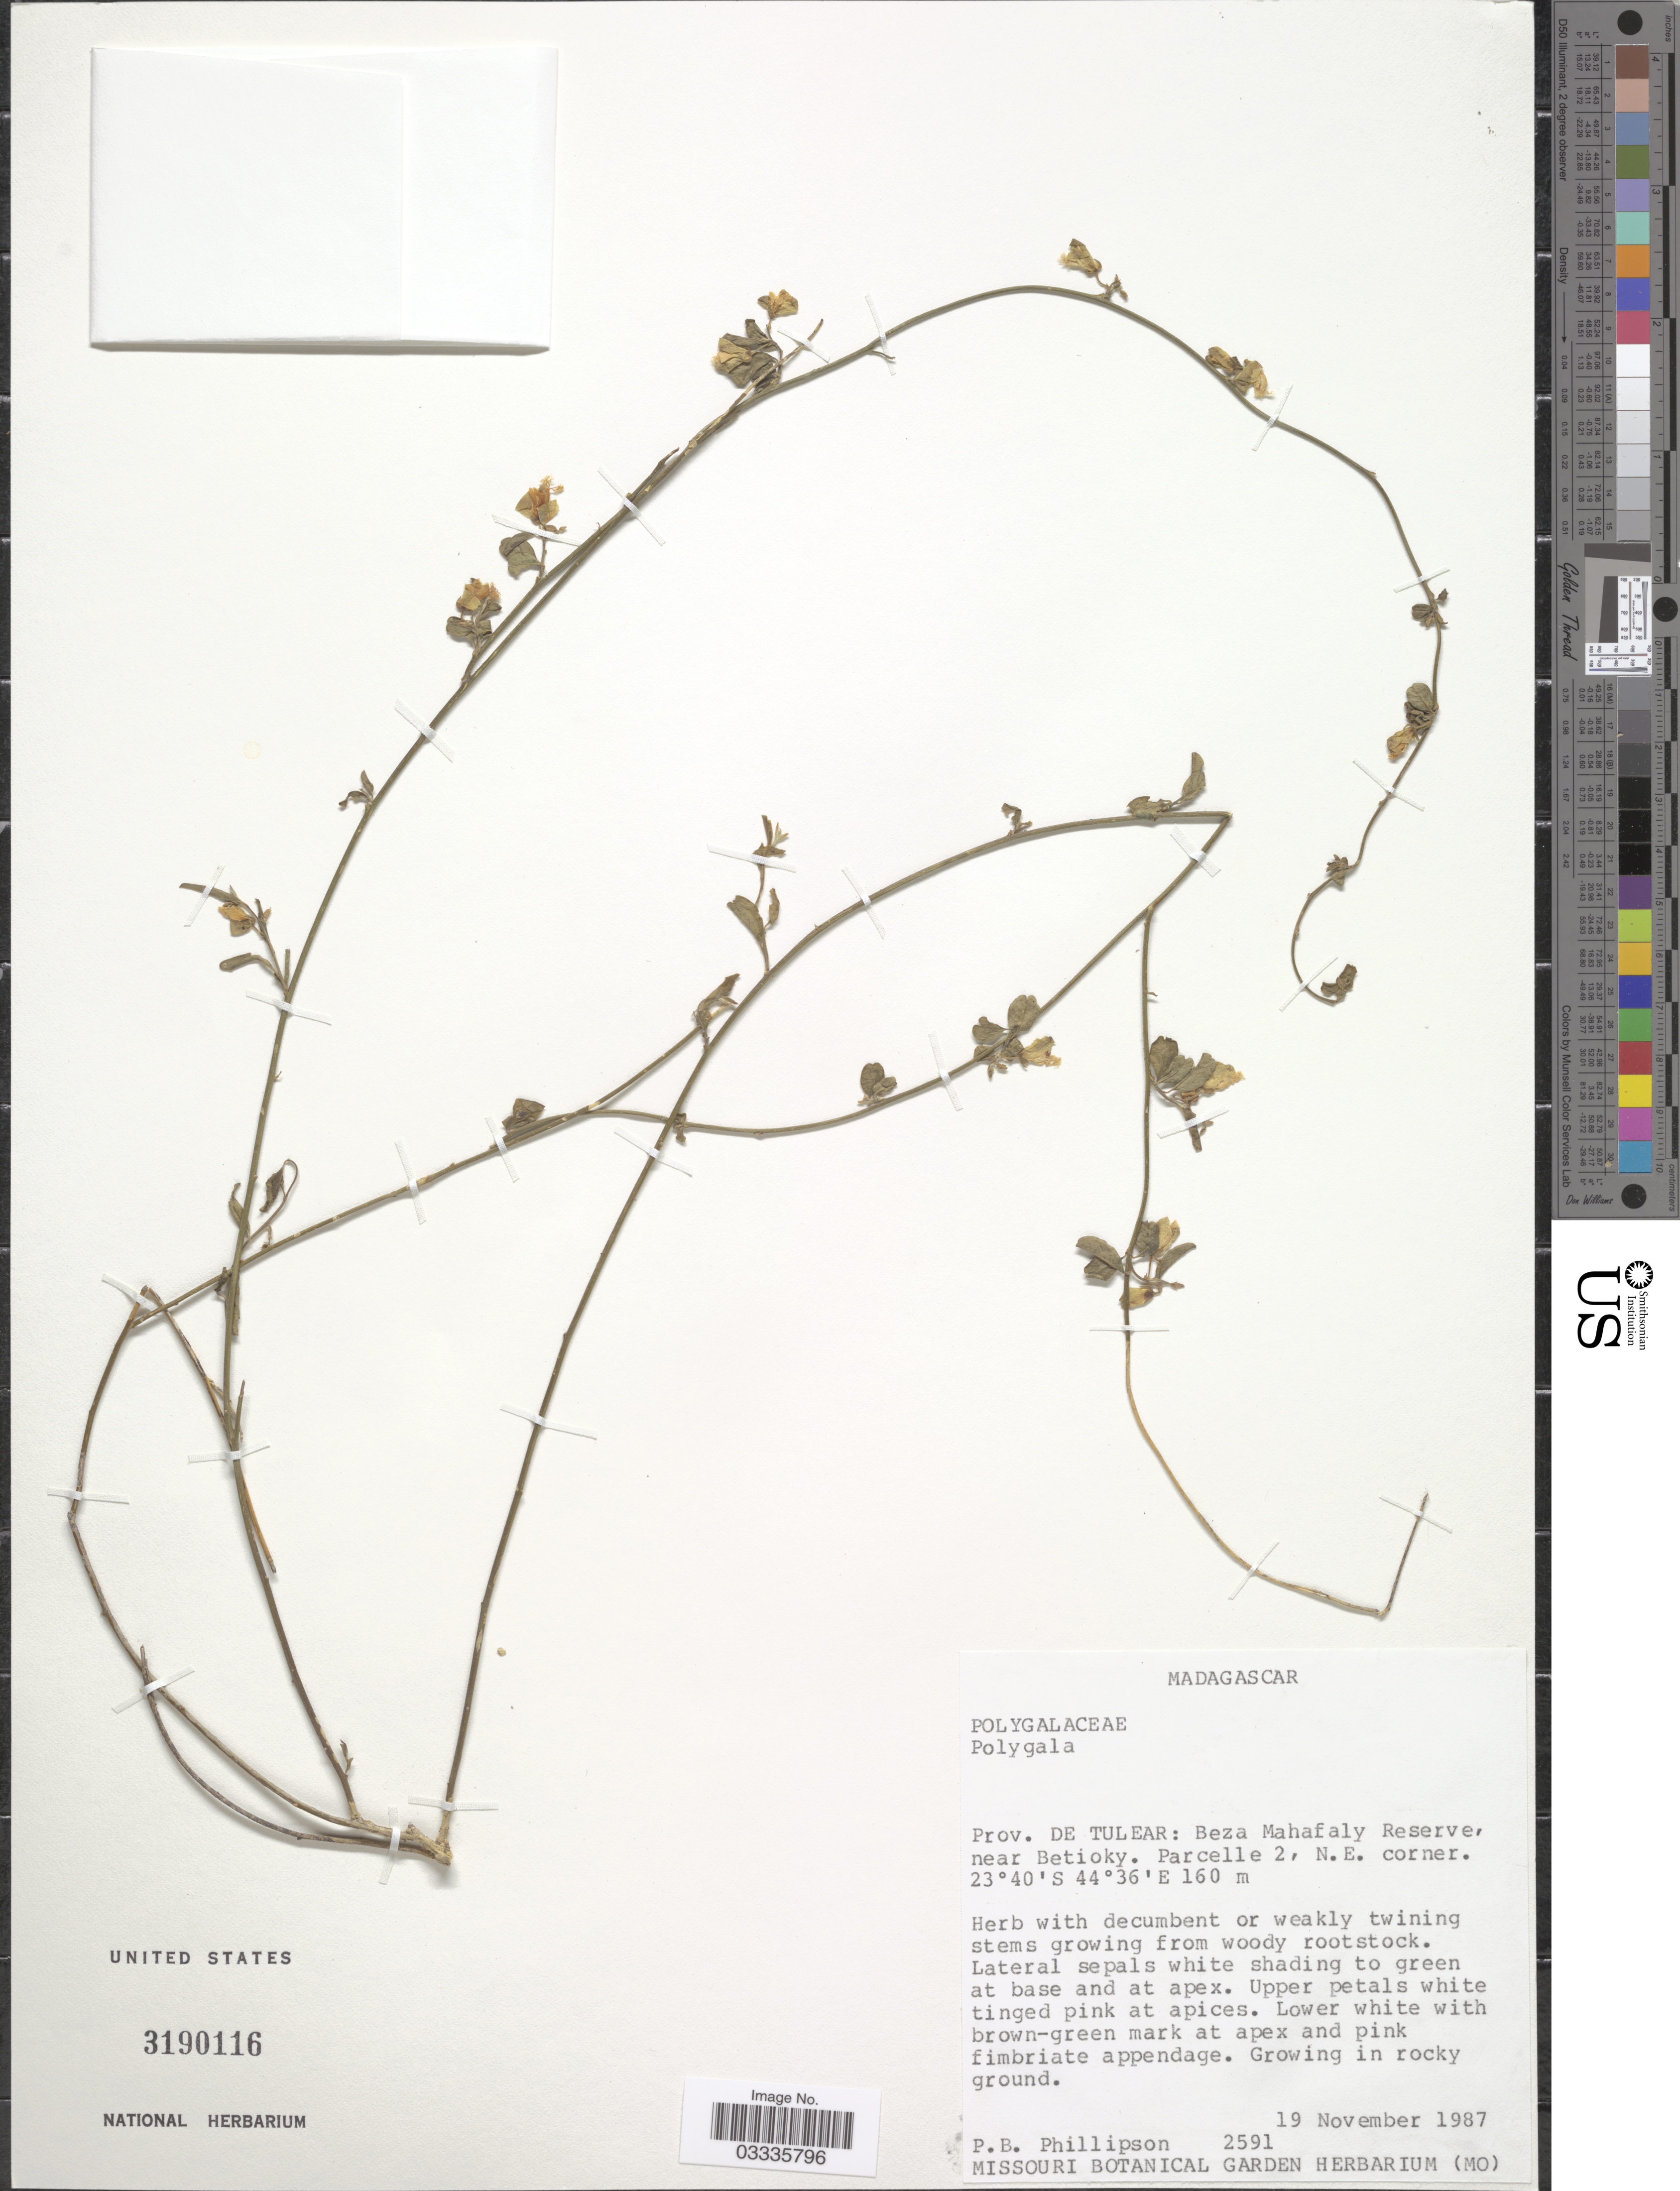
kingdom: Plantae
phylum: Tracheophyta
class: Magnoliopsida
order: Fabales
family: Polygalaceae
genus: Polygala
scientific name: Polygala sp.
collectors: P. B. Phillipson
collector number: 2591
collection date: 1987-11-19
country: Madagascar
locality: Prov. de Tulear: Beza Mahafaly Reserve, near Betioky. Parcelle 2, N.E. corner.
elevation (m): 160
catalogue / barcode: US 3190116